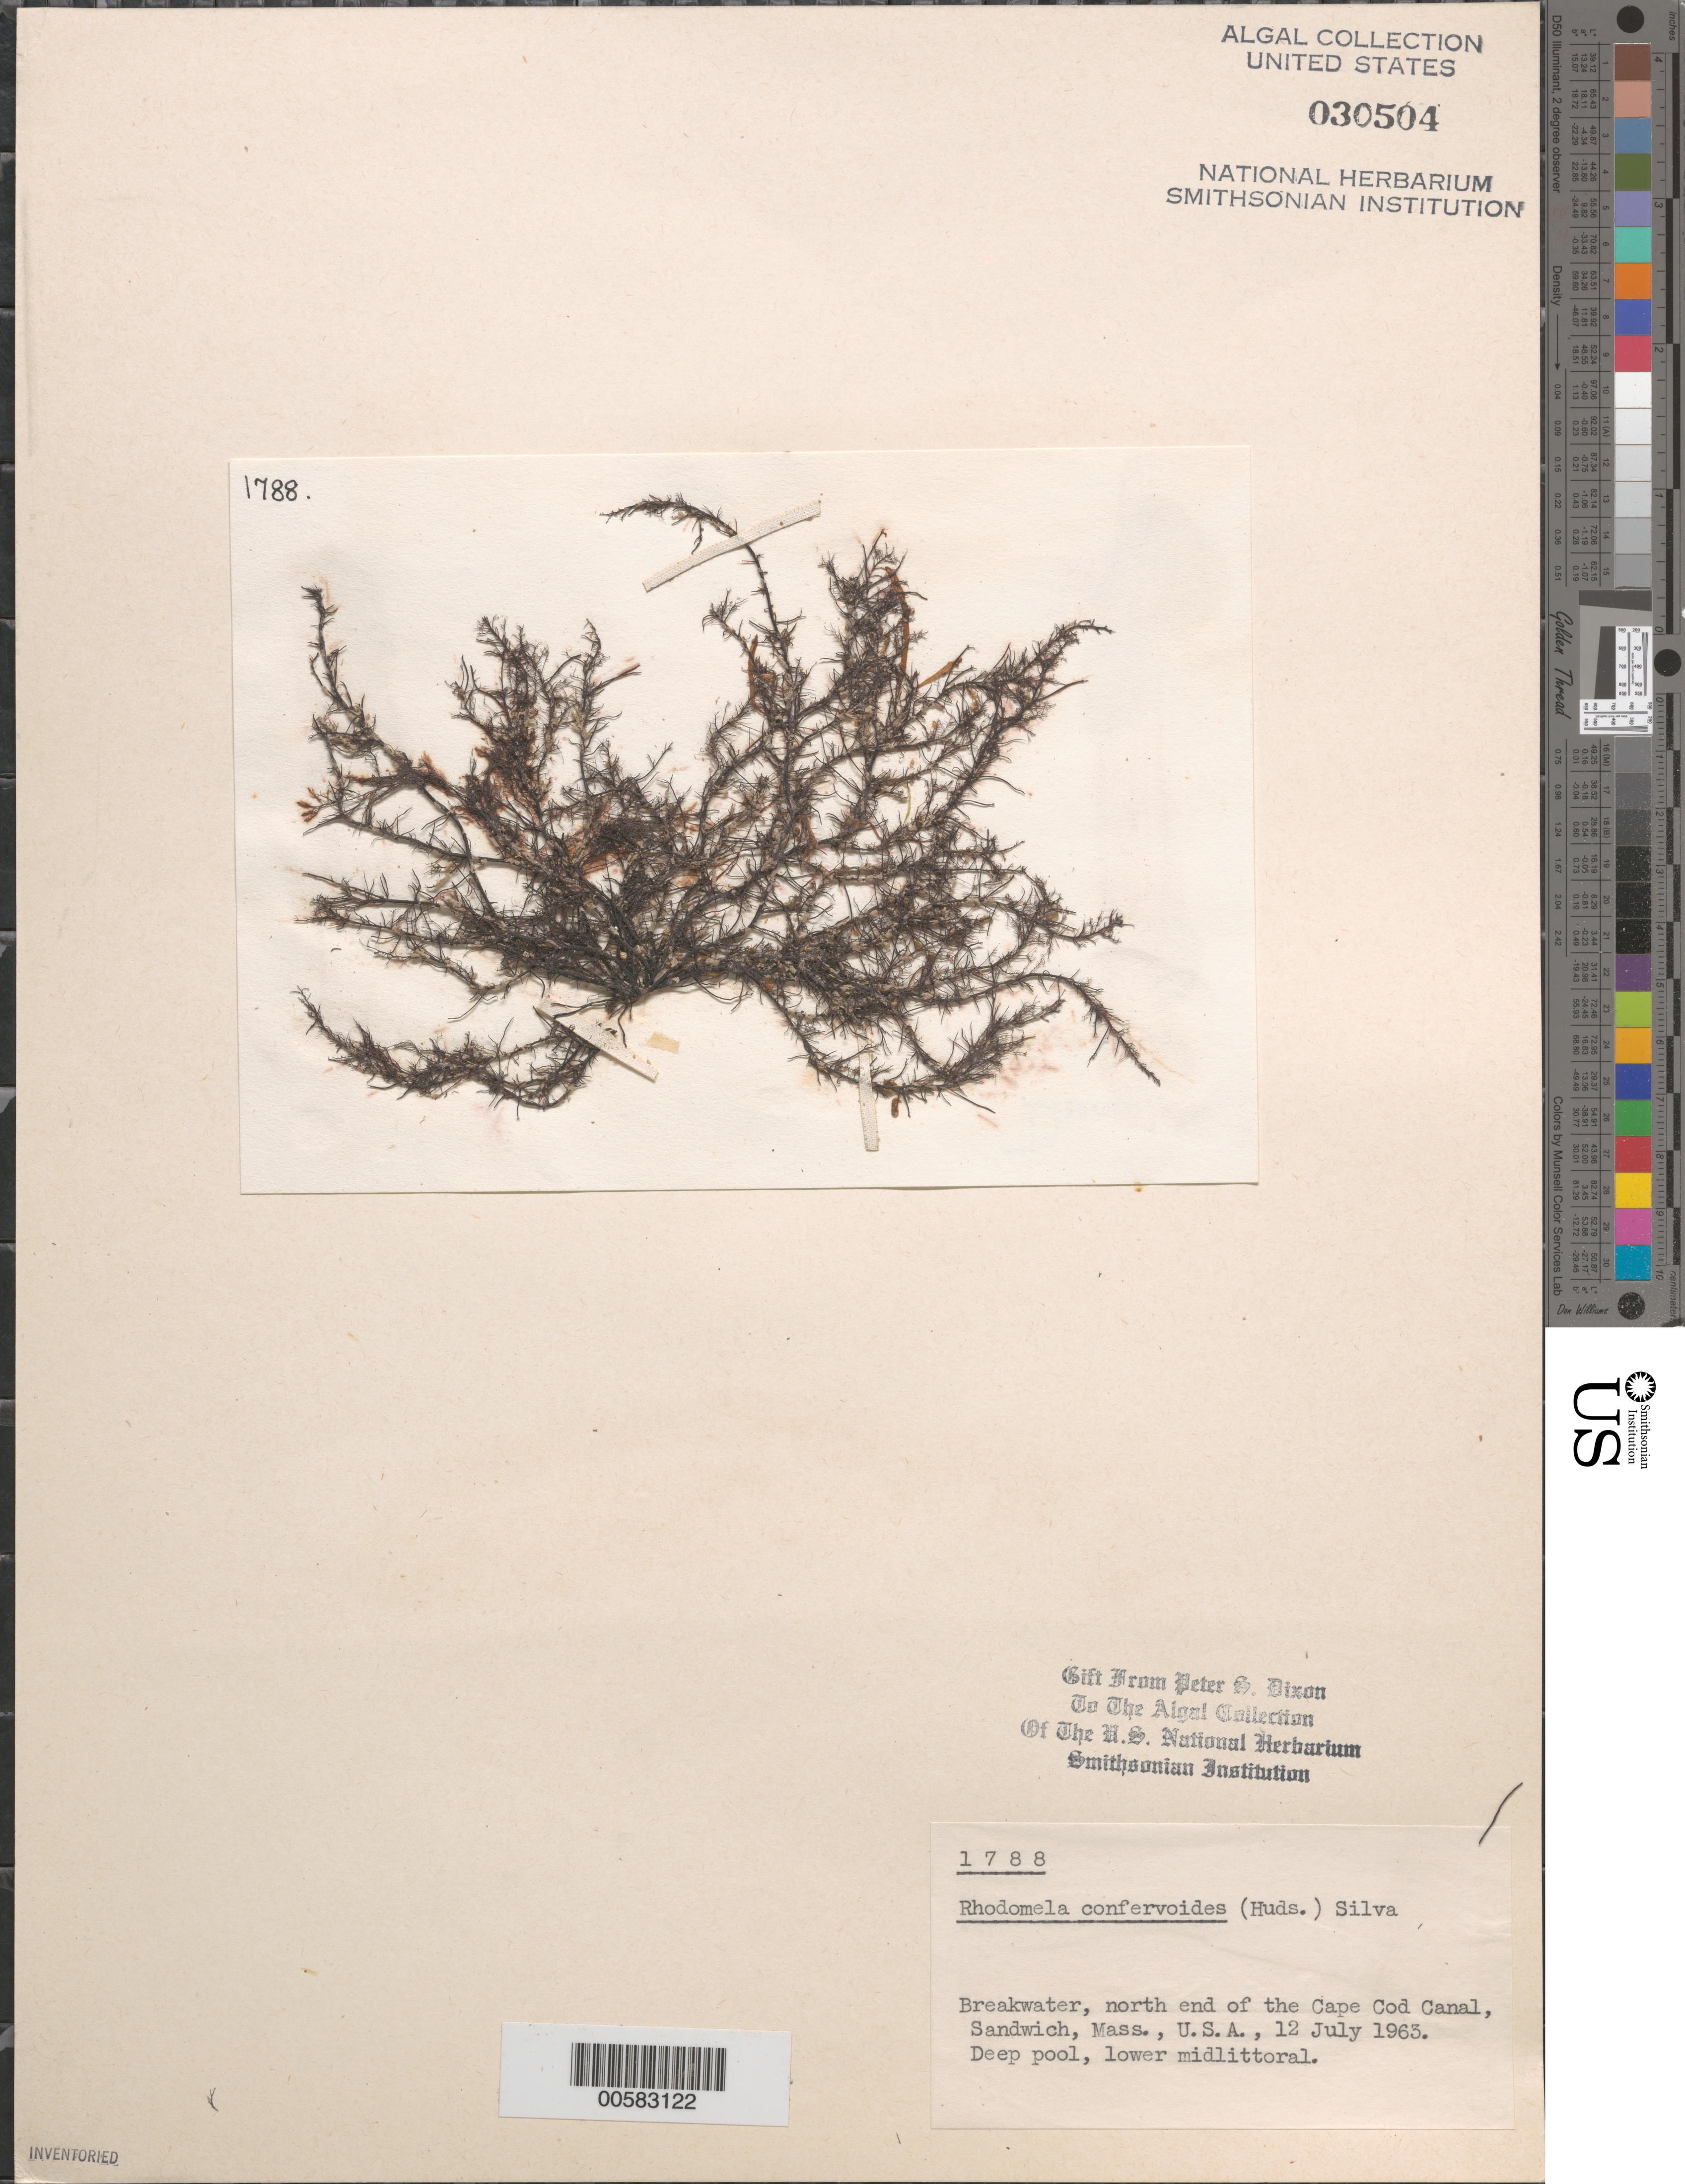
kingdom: Plantae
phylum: Rhodophyta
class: Florideophyceae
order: Ceramiales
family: Rhodomelaceae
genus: Rhodomela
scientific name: Rhodomela confervoides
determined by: Dixon, P. S.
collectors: P. S. Dixon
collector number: PSD 1788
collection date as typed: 12 Jul 1963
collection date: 1963-07-12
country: United States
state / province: Massachusetts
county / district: Barnstable County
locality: Sandwich, north end of Cape Cod Canal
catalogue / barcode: US 30504